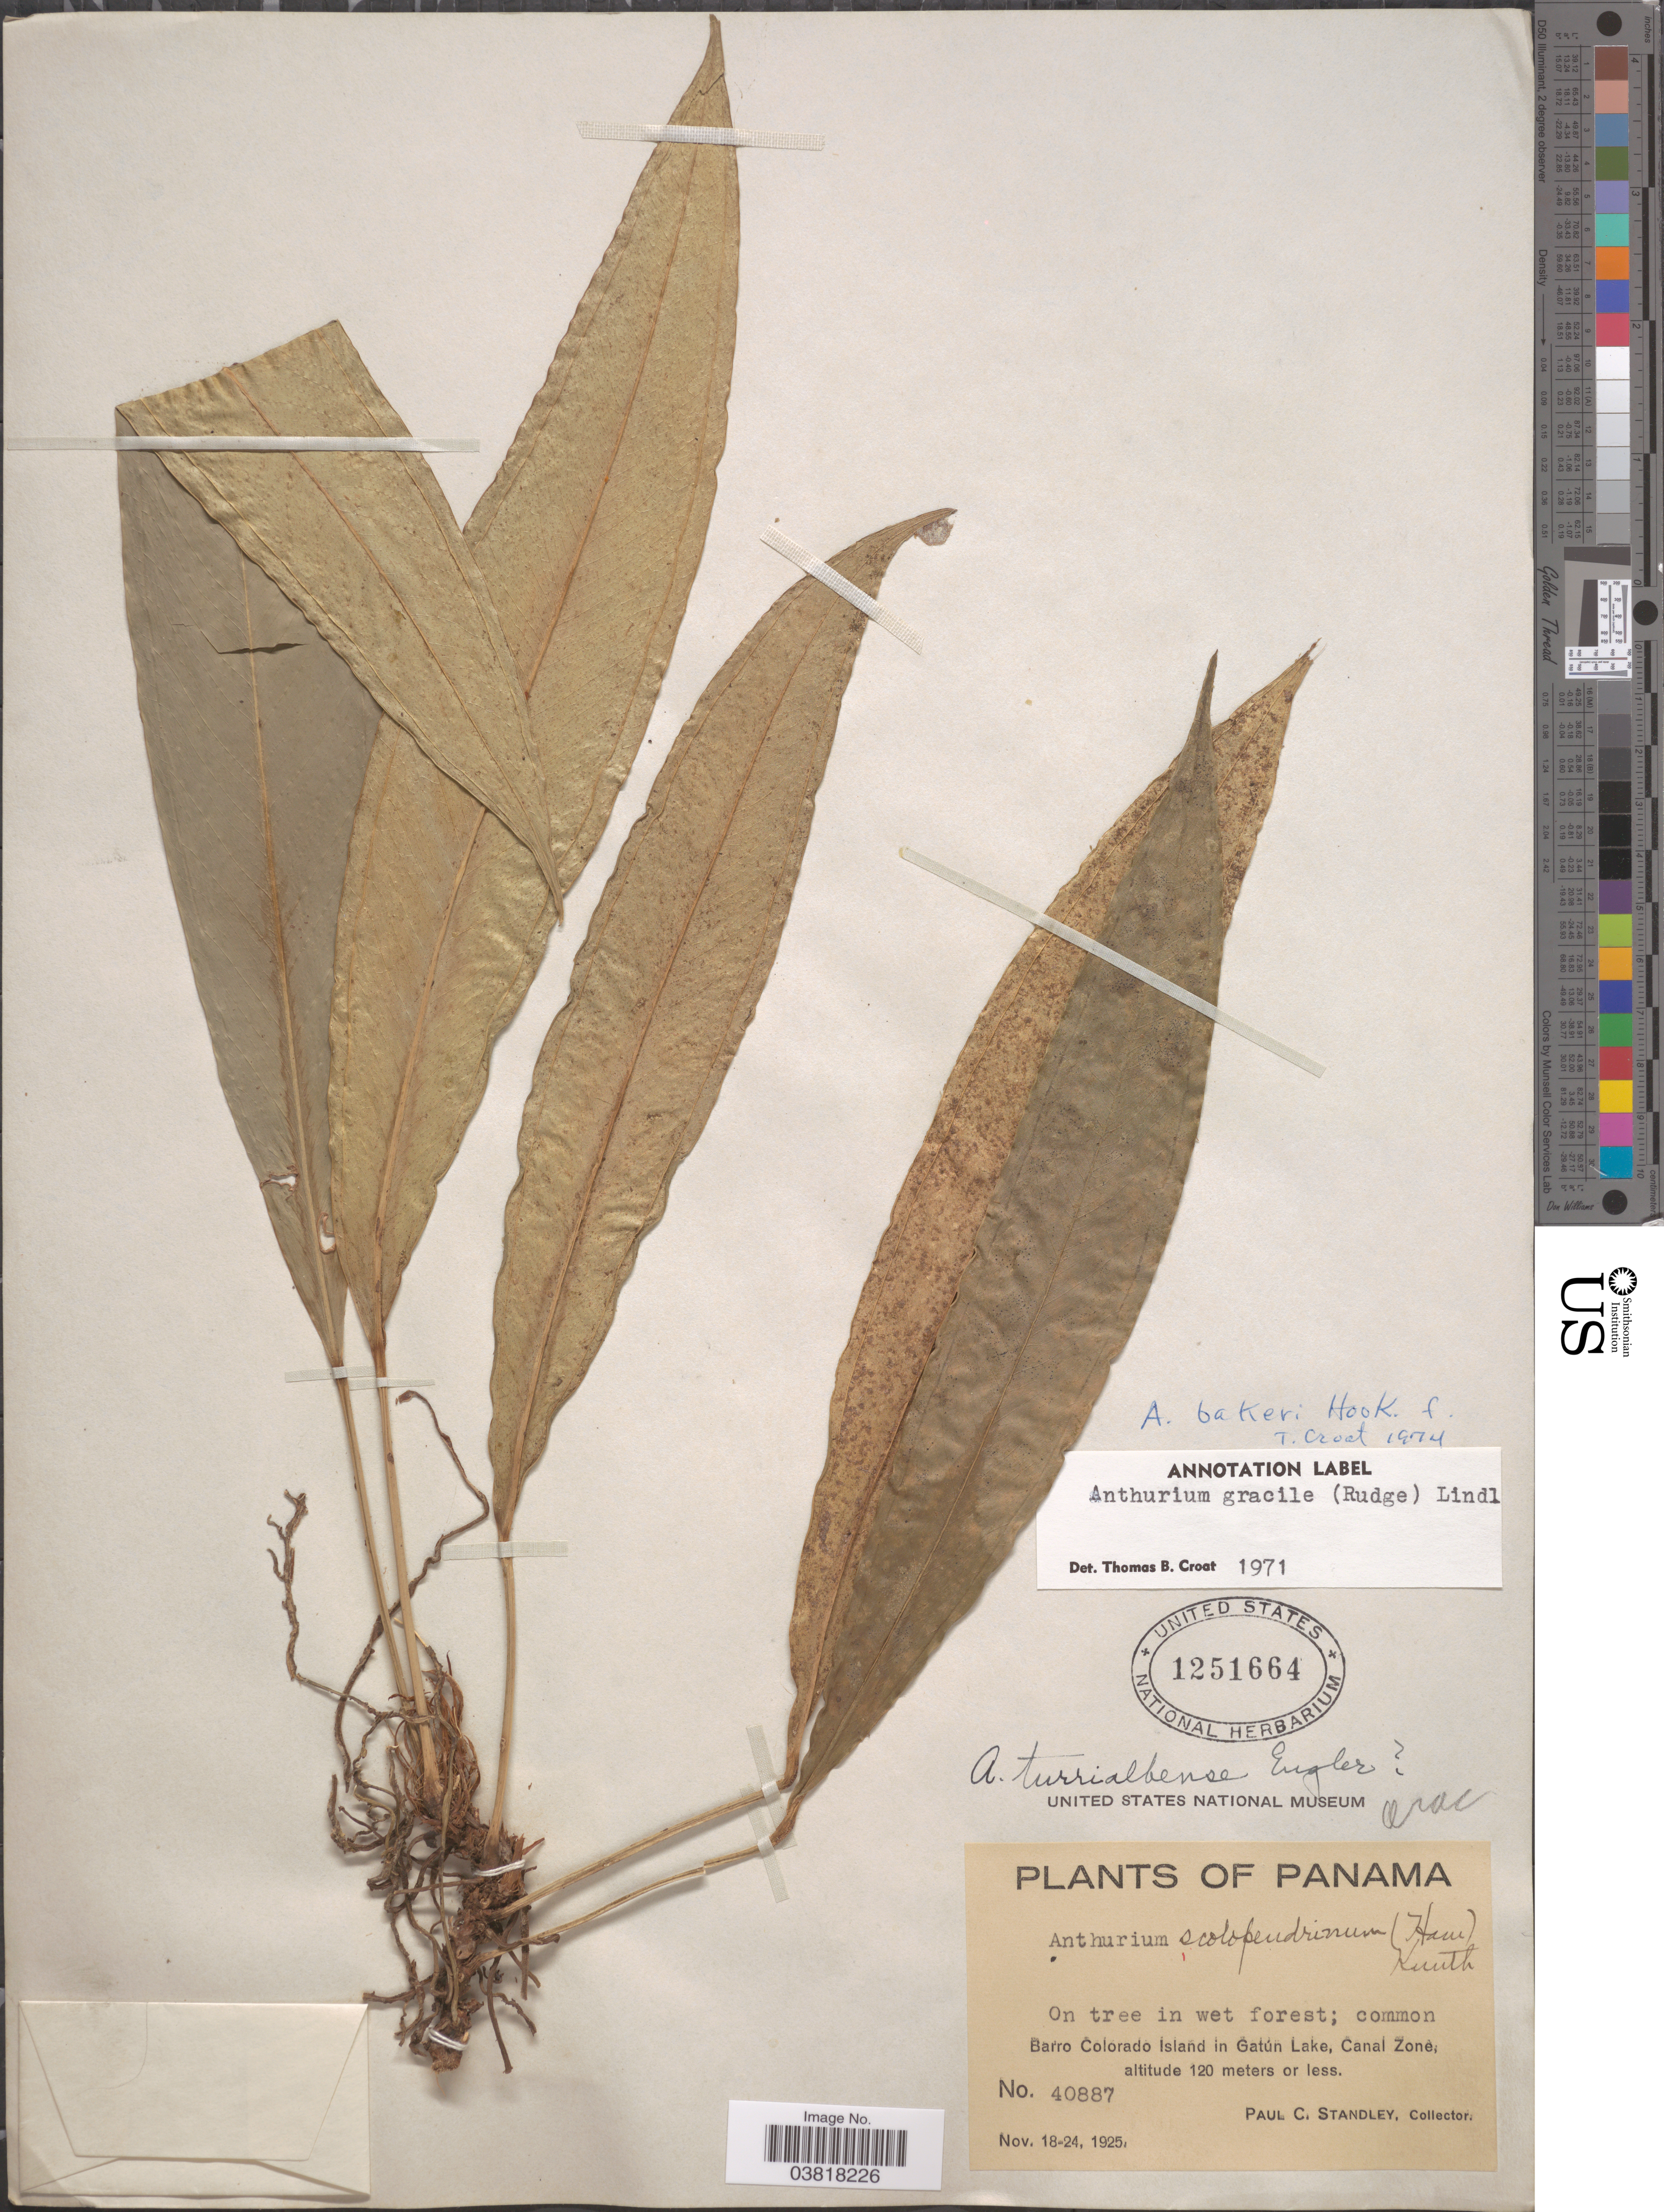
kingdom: Plantae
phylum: Tracheophyta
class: Liliopsida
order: Alismatales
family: Araceae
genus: Anthurium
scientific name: Anthurium bakeri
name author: Hook. f.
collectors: P. C. Standley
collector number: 40887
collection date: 1925-11-18/1925-11-24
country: Panama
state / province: Panamá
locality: Barro Colorado Island, Gatún Lake, Canal Zone.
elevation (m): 120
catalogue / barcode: US 1251664